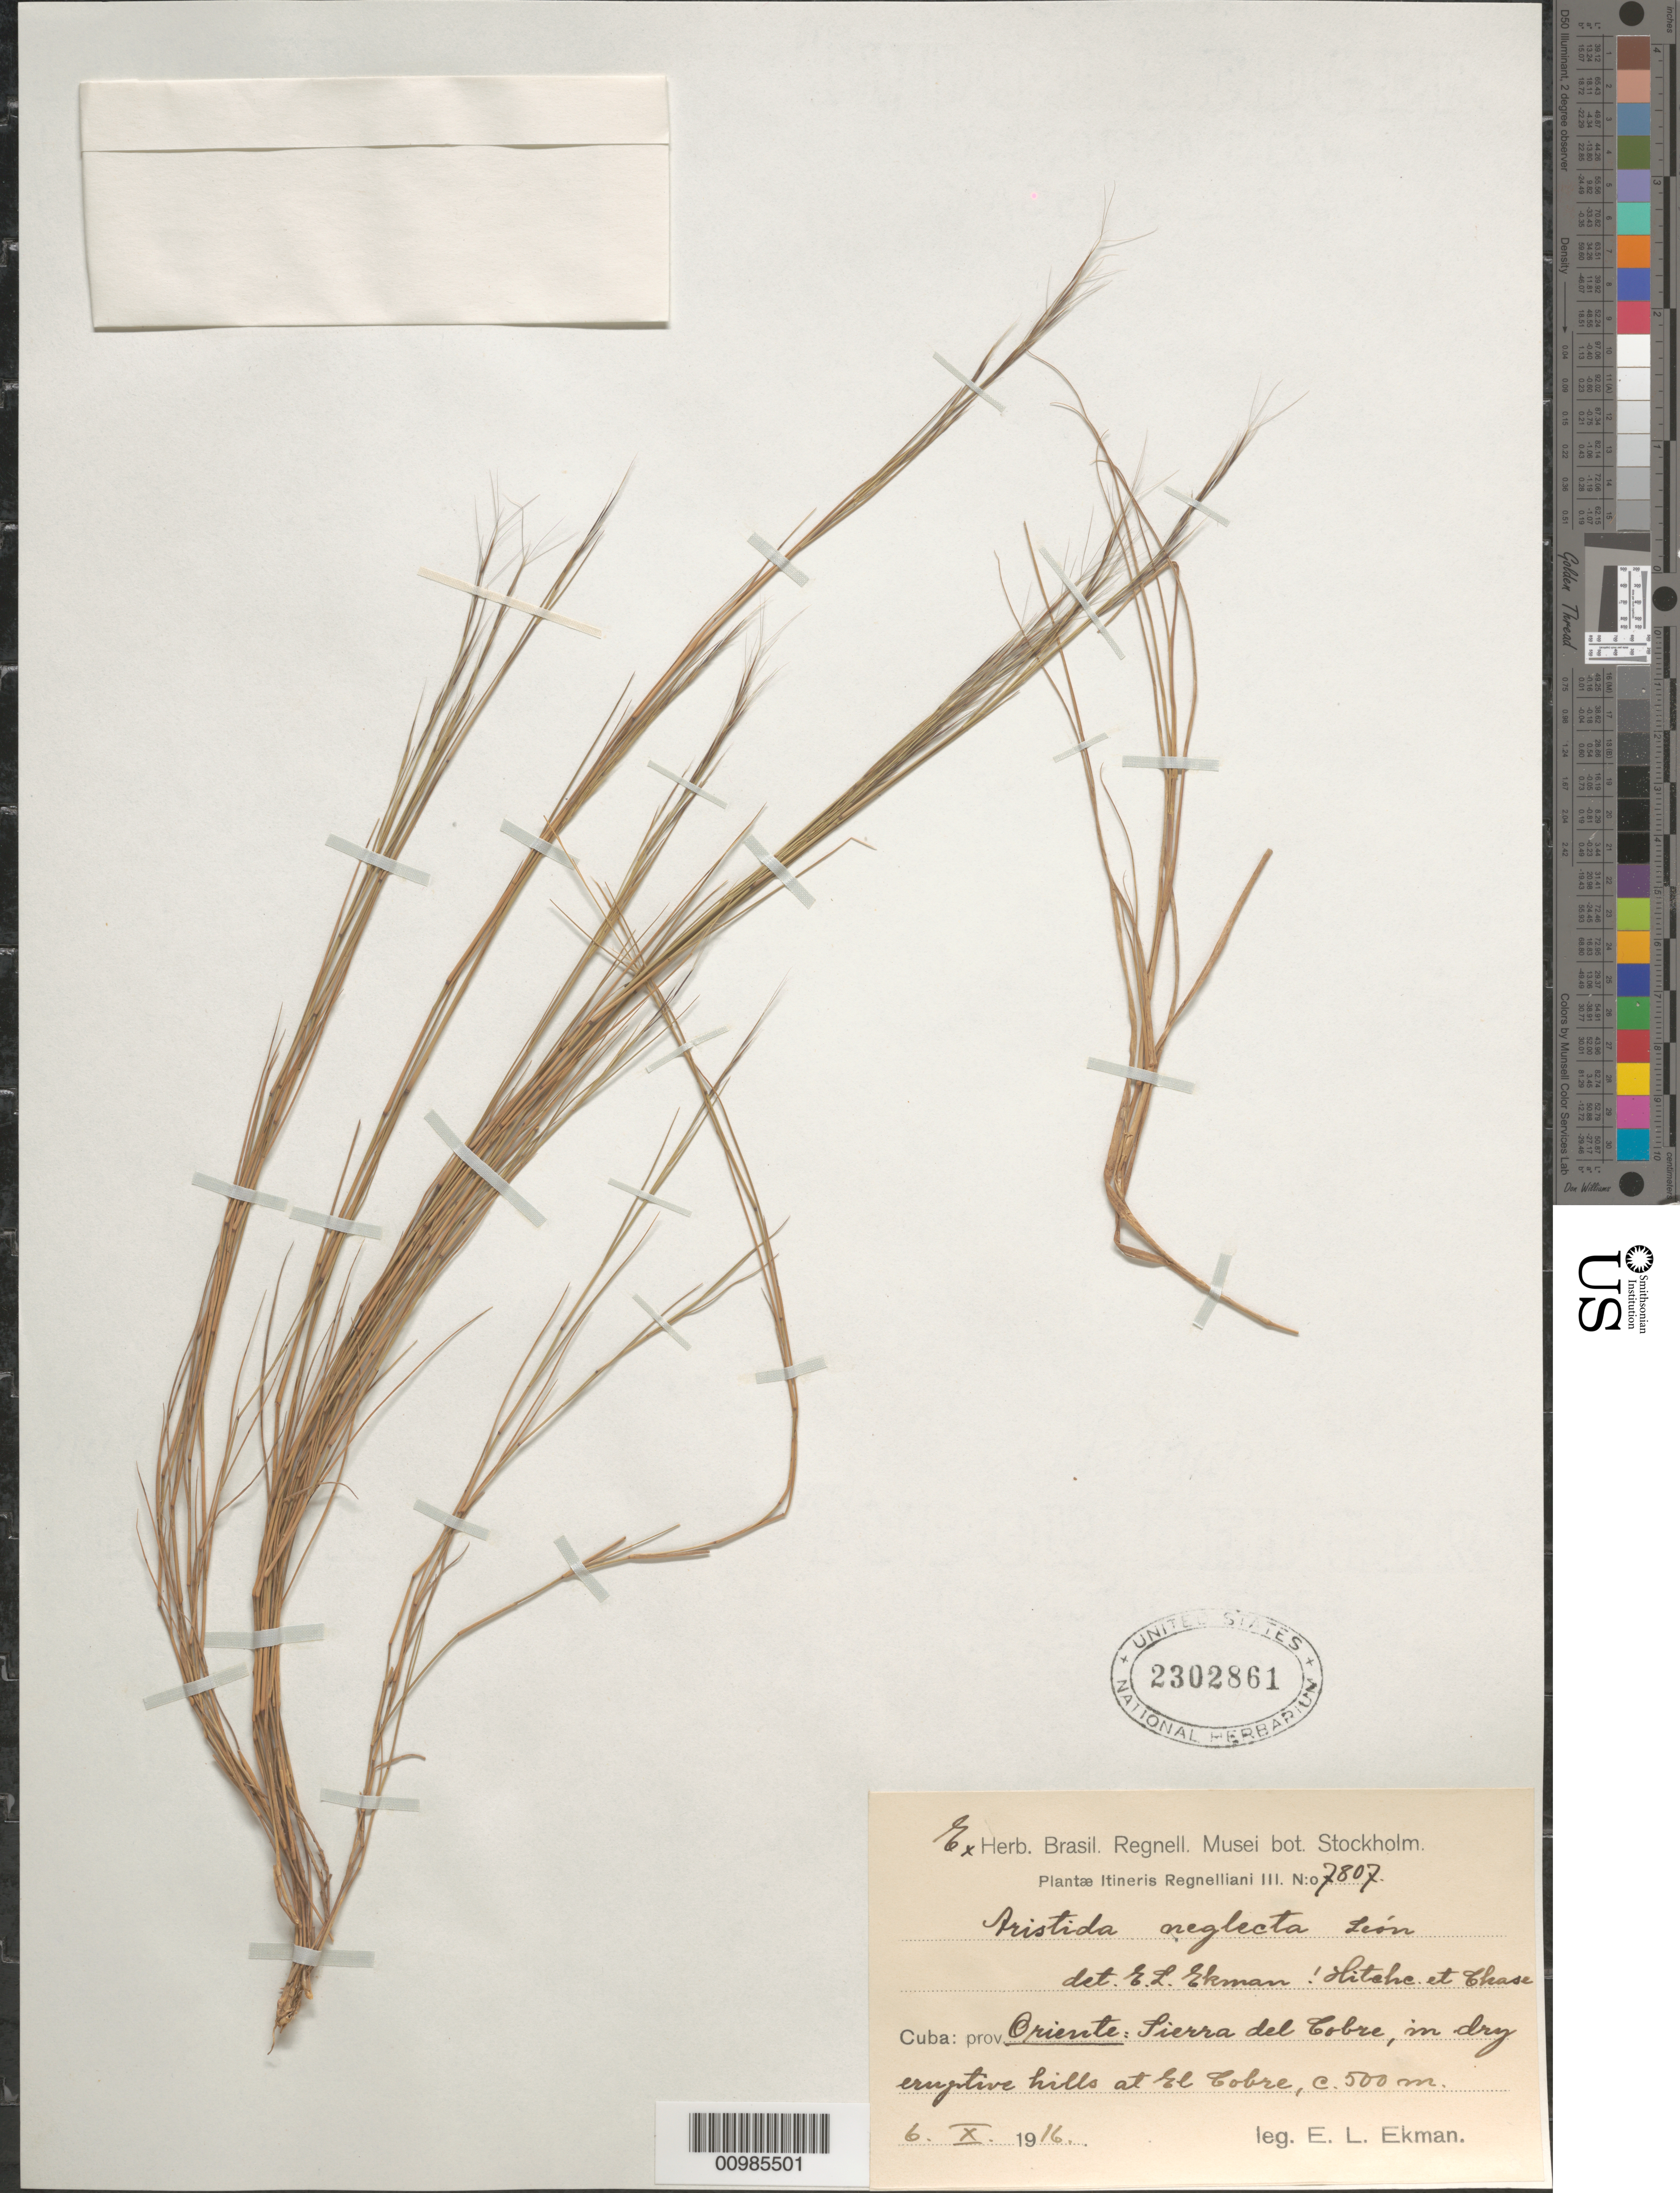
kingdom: Plantae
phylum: Tracheophyta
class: Liliopsida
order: Poales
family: Poaceae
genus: Aristida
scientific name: Aristida neglecta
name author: León ex Hitchc.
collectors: E. L. Ekman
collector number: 7807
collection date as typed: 06 Oct 1916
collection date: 1916-10-06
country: Cuba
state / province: Santiago de Cuba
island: Cuba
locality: El Cobre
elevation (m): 500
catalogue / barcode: US 2302861